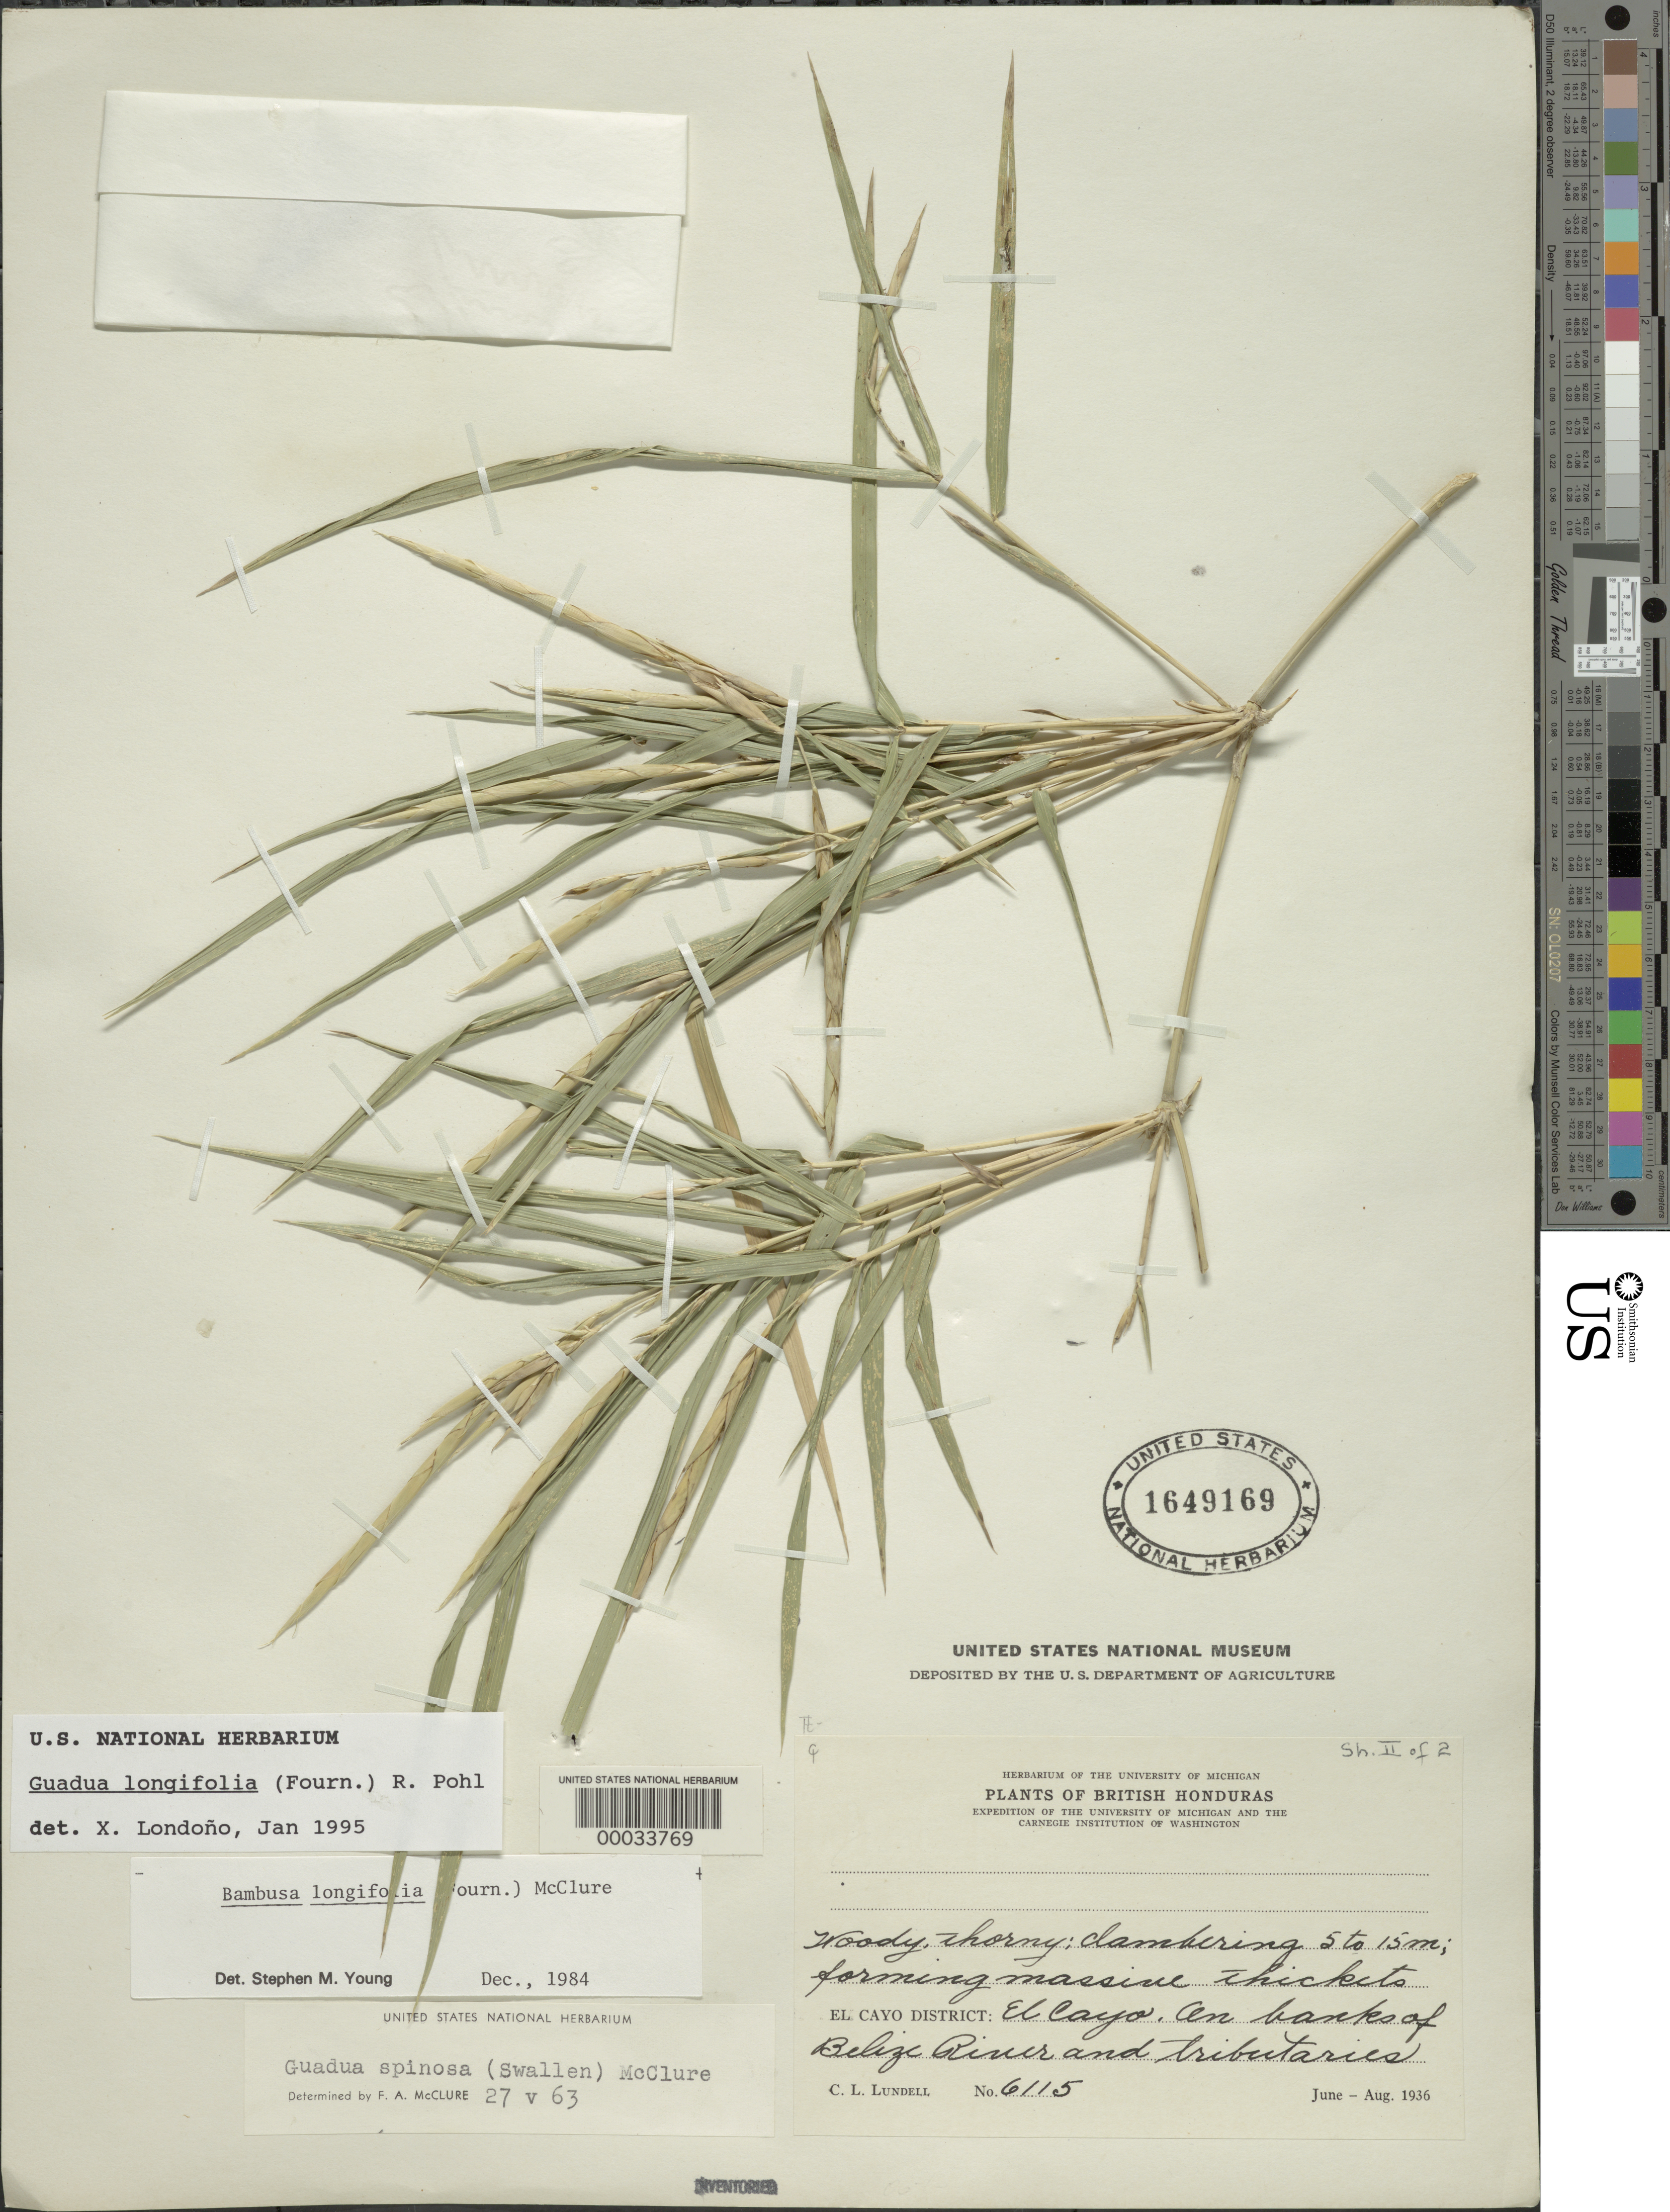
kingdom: Plantae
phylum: Tracheophyta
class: Liliopsida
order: Poales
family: Poaceae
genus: Guadua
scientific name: Guadua longifolia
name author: (E. Fourn.) R.W. Pohl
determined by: Londoño, X., (TULV), Jardin Botanico "Juan Maria Cespedes"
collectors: C. L. Lundell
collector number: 6115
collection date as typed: Jun 1936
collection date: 1936-06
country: Belize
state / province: Cayo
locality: El Cayo, Belize River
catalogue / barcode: US 1649169